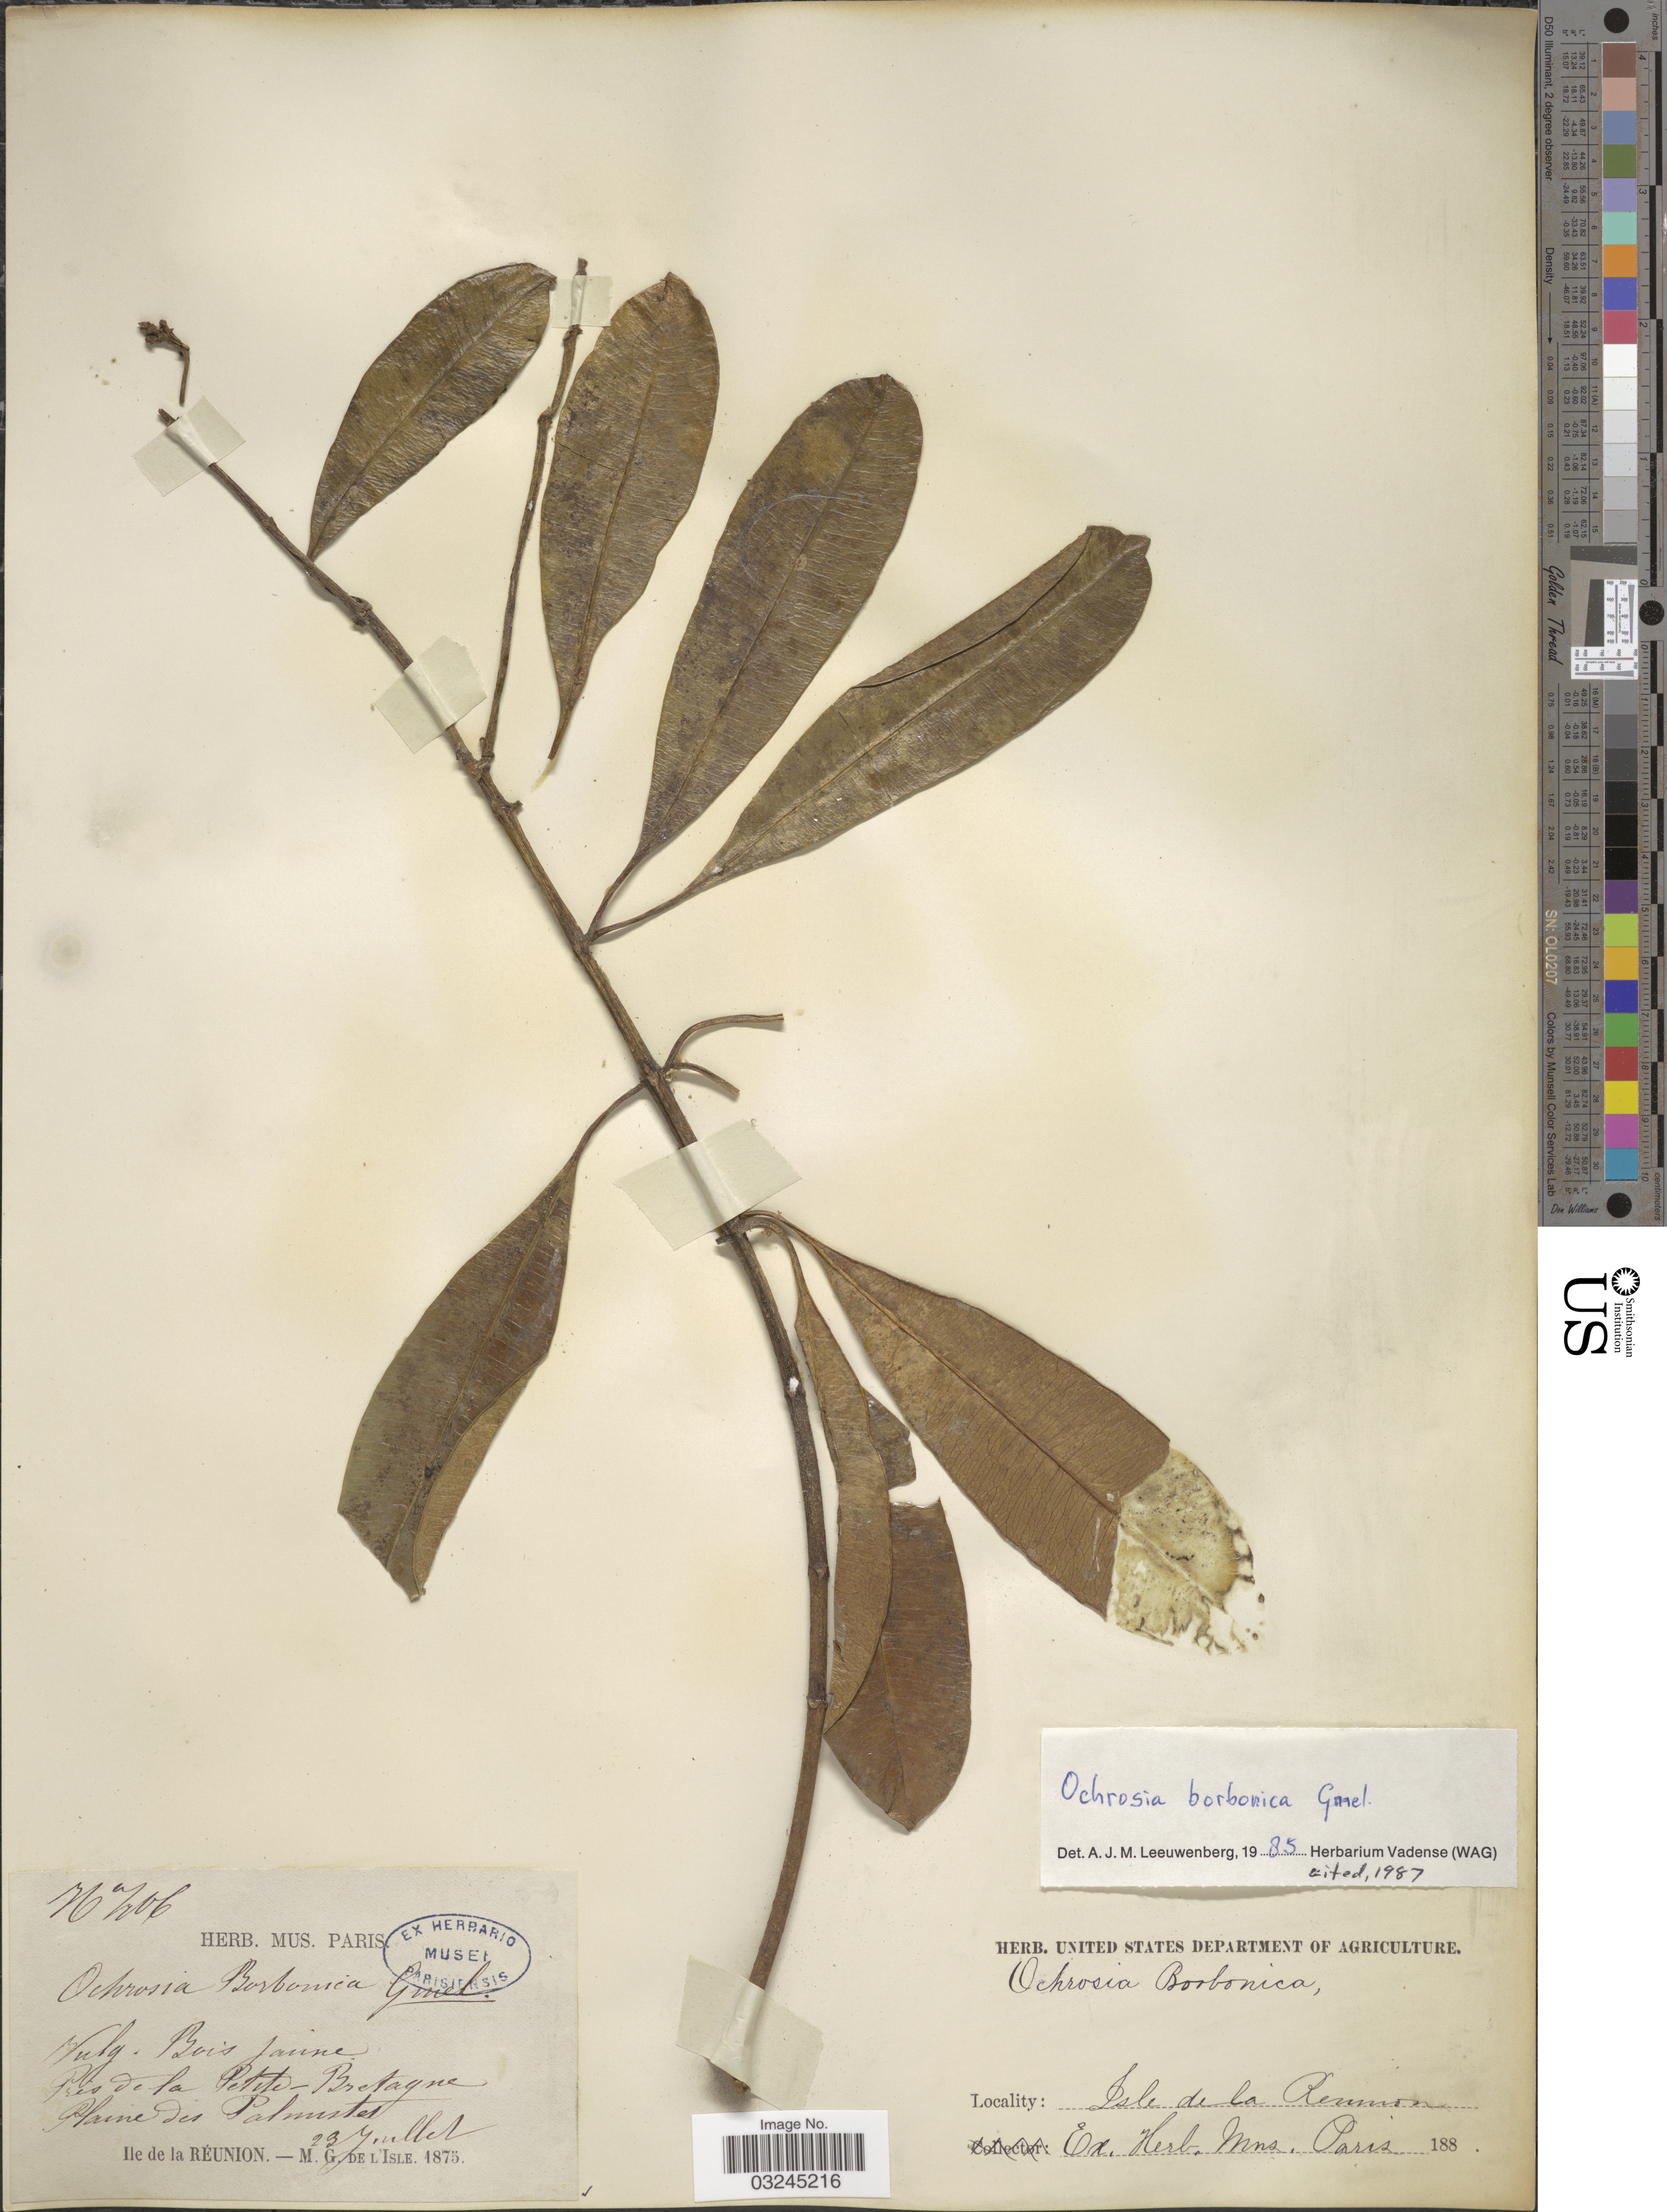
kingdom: Plantae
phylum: Tracheophyta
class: Magnoliopsida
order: Gentianales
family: Apocynaceae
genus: Ochrosia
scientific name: Ochrosia borbonica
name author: J.F. Gmel.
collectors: M. L'Isle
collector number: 767206*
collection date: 1875-07-23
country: Reunion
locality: Isle de la Reunion. Près de la Petite-Bretagne. Plaine des Palmistes.